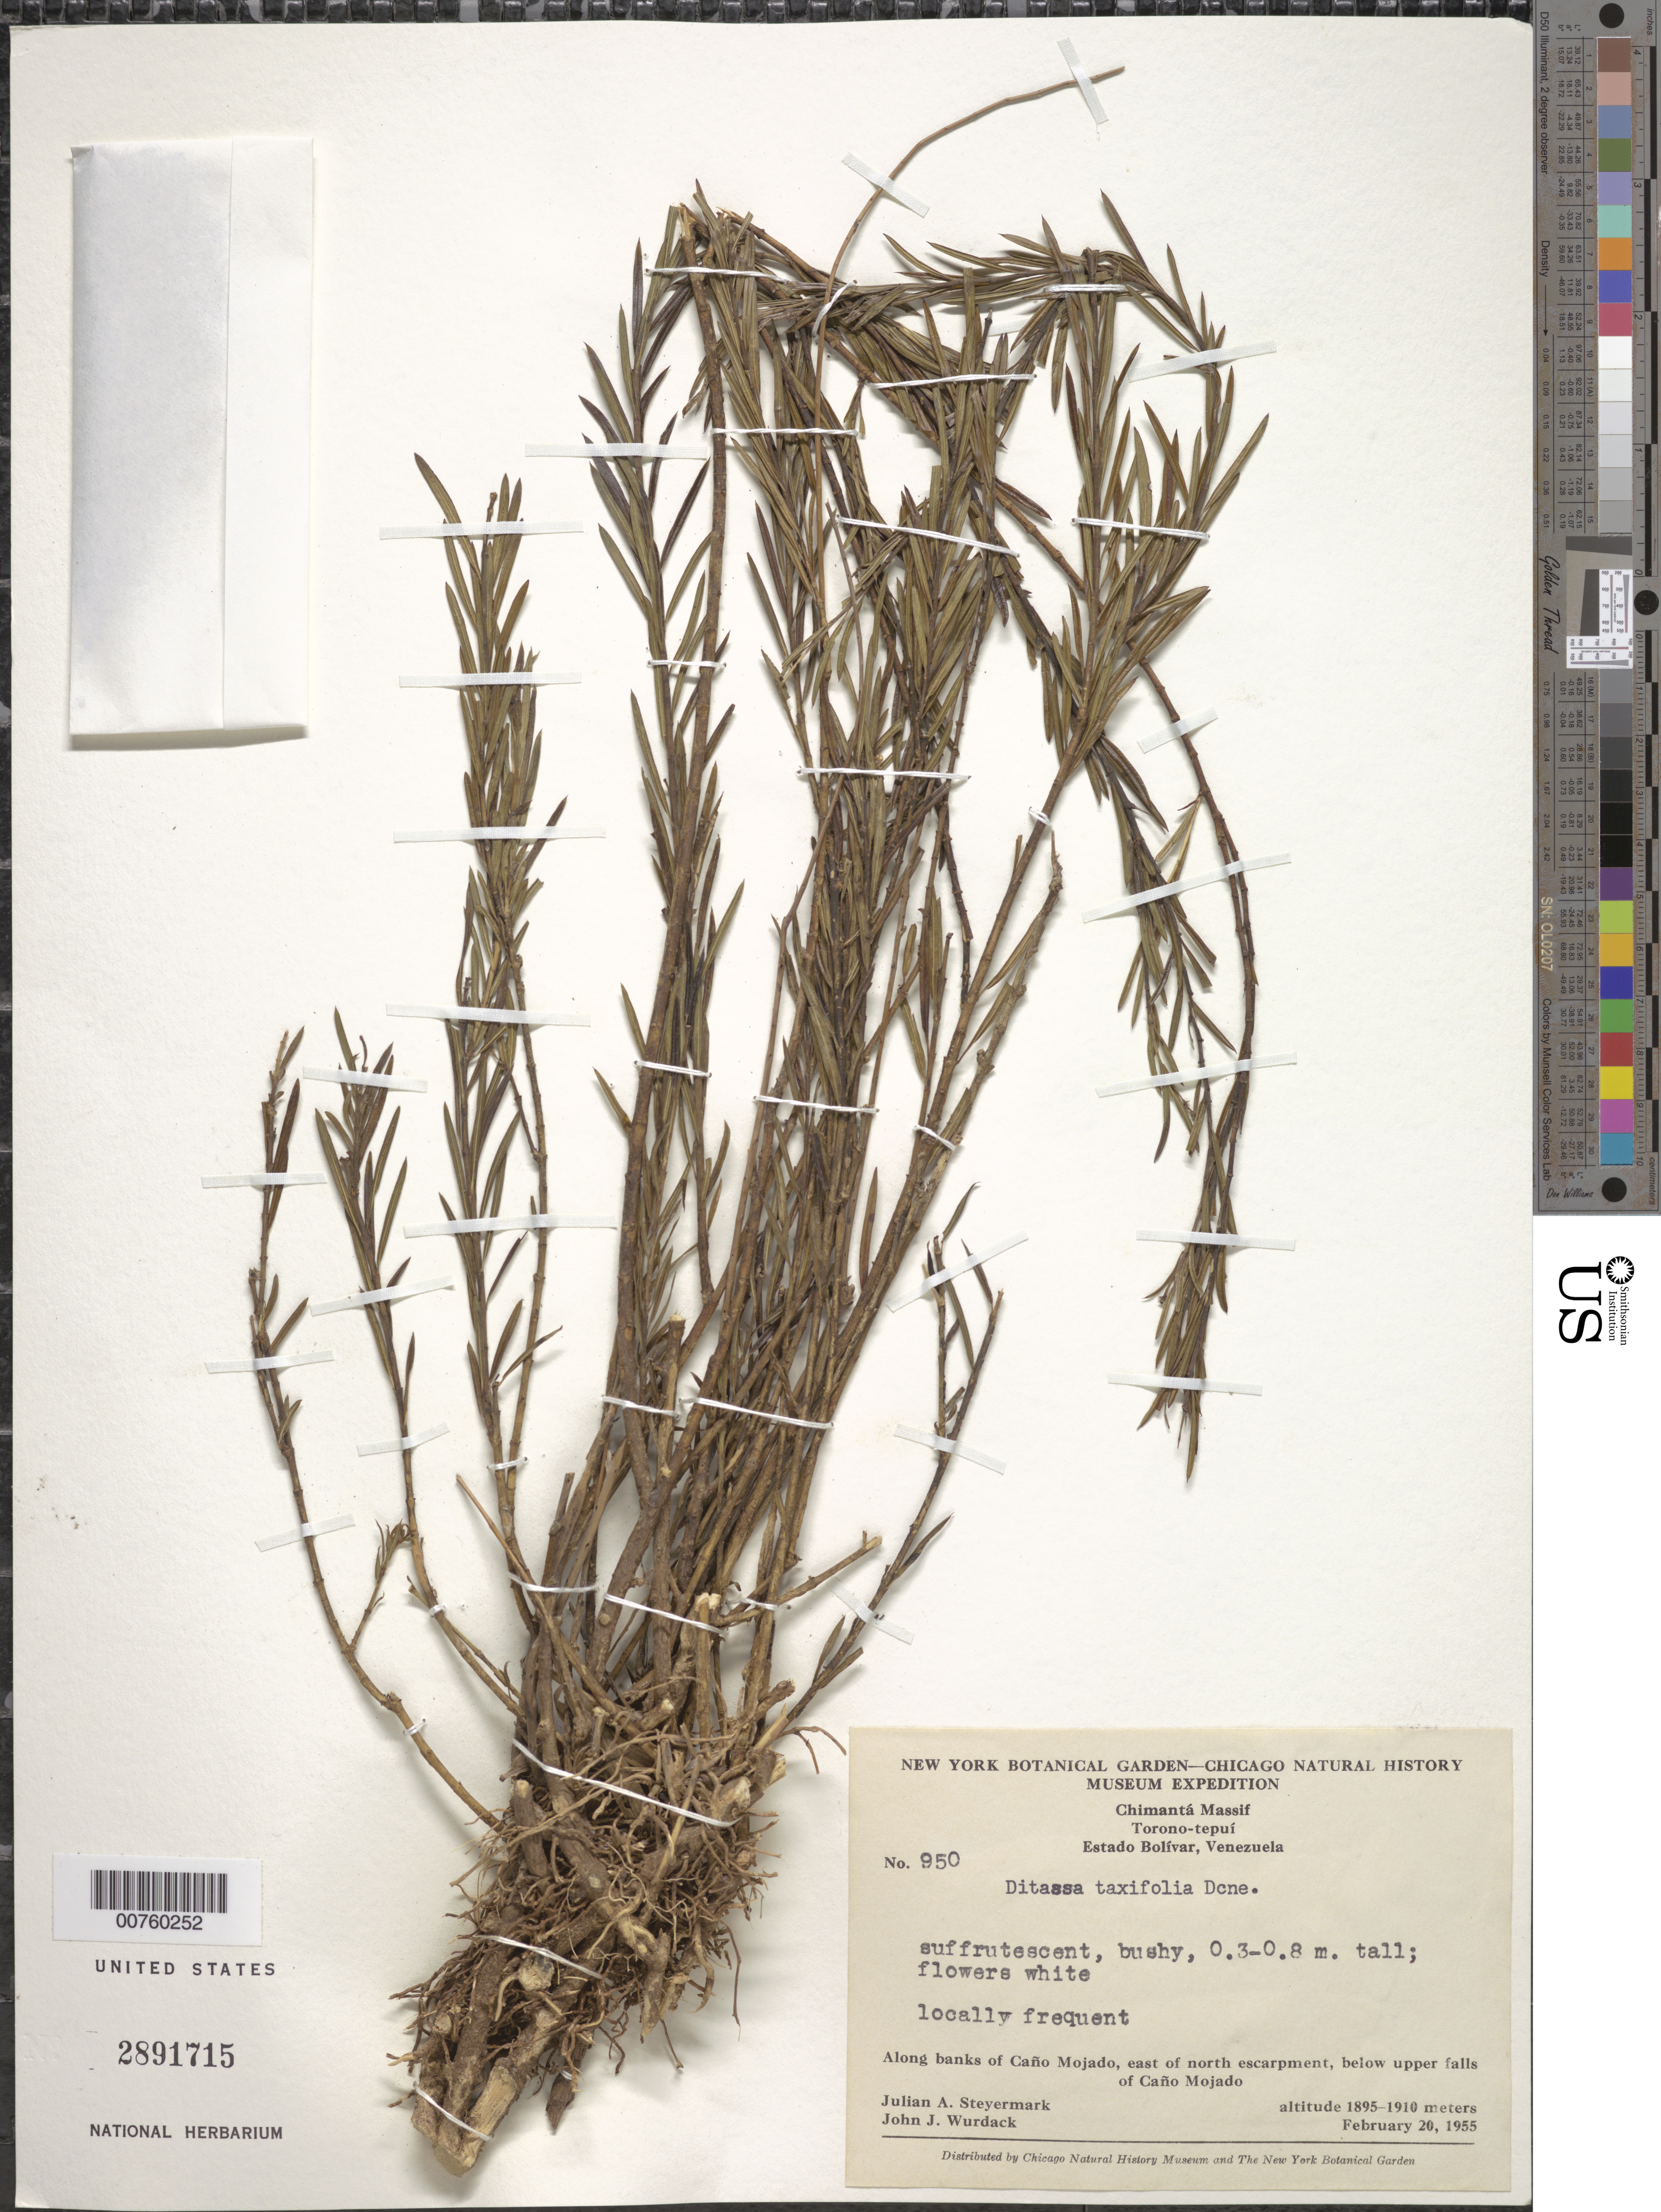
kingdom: Plantae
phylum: Tracheophyta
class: Magnoliopsida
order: Gentianales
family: Apocynaceae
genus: Ditassa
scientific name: Ditassa taxifolia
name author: Decne.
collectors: J. Steyermark & J. J. Wurdack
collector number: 55 950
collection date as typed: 20-Feb-55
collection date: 1955-02-20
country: Venezuela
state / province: Bolívar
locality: Chimantá Massif, Torono-tepuí, Caño Mojado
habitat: Along banks of caño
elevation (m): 1895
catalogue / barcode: US 2891715